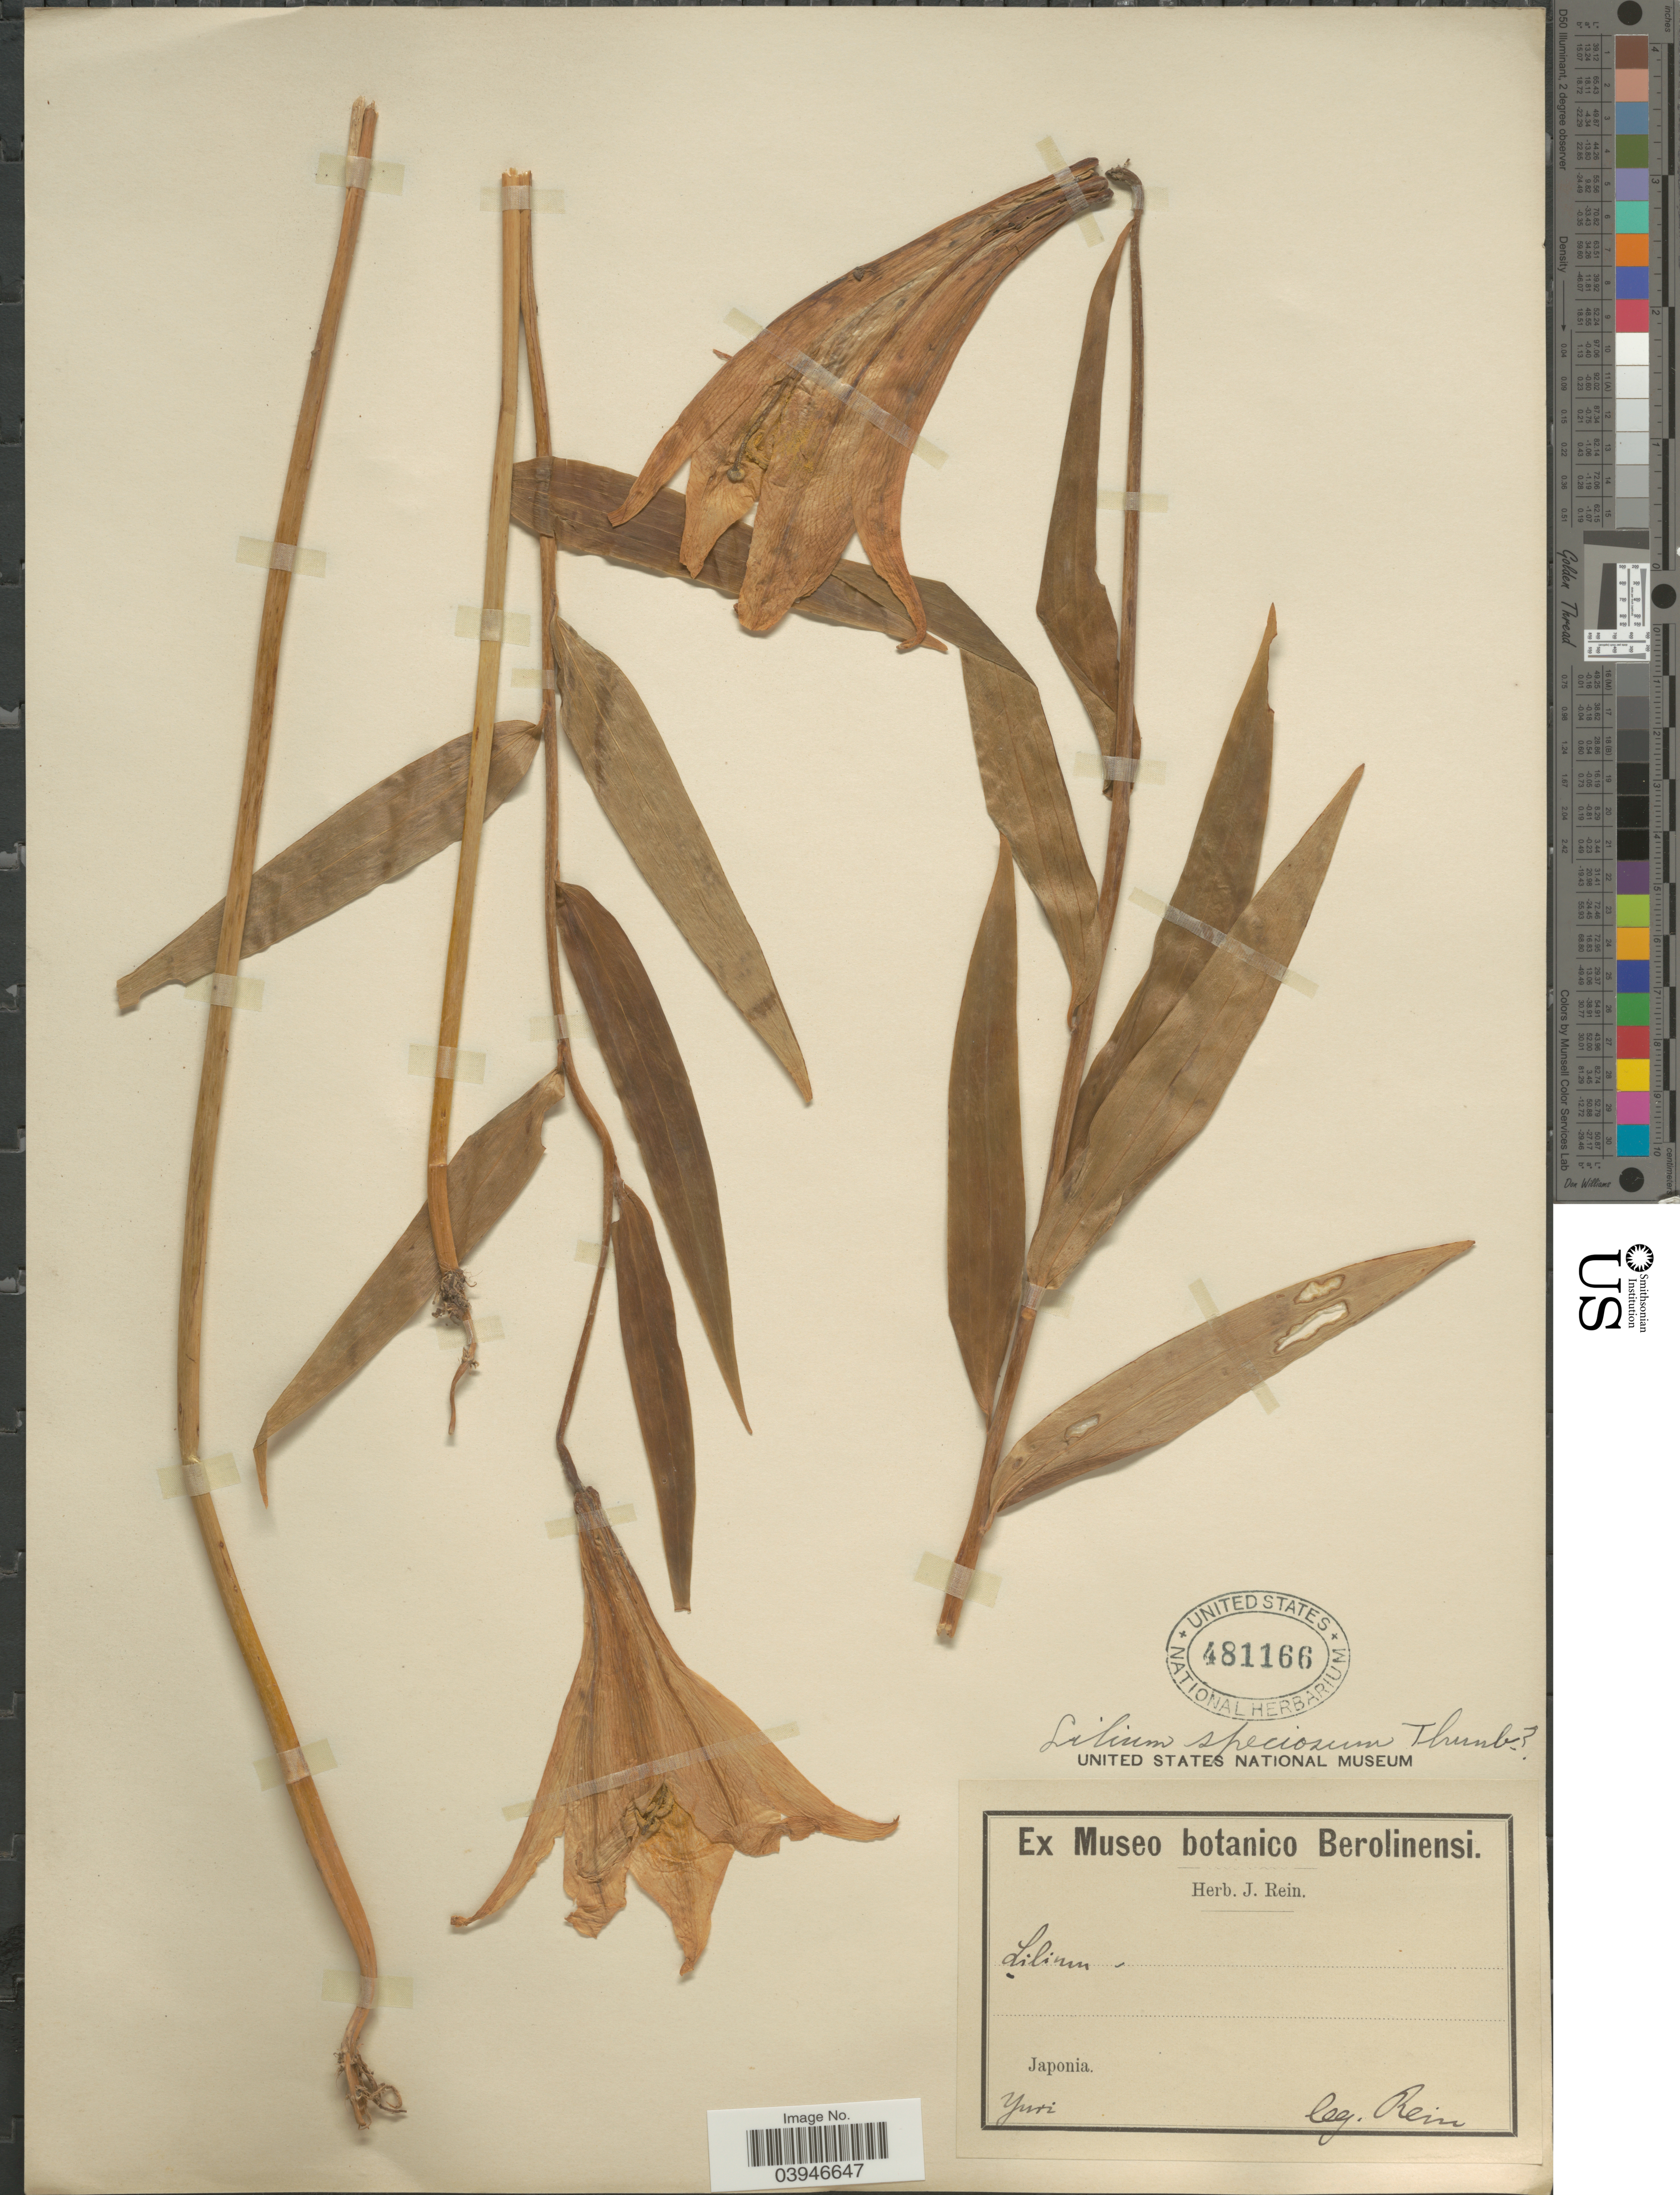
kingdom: Plantae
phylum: Tracheophyta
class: Liliopsida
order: Liliales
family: Liliaceae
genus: Lilium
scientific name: Lilium speciosum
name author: Thunb.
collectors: J. Rein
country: Japan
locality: Yuri.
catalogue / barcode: US 481166